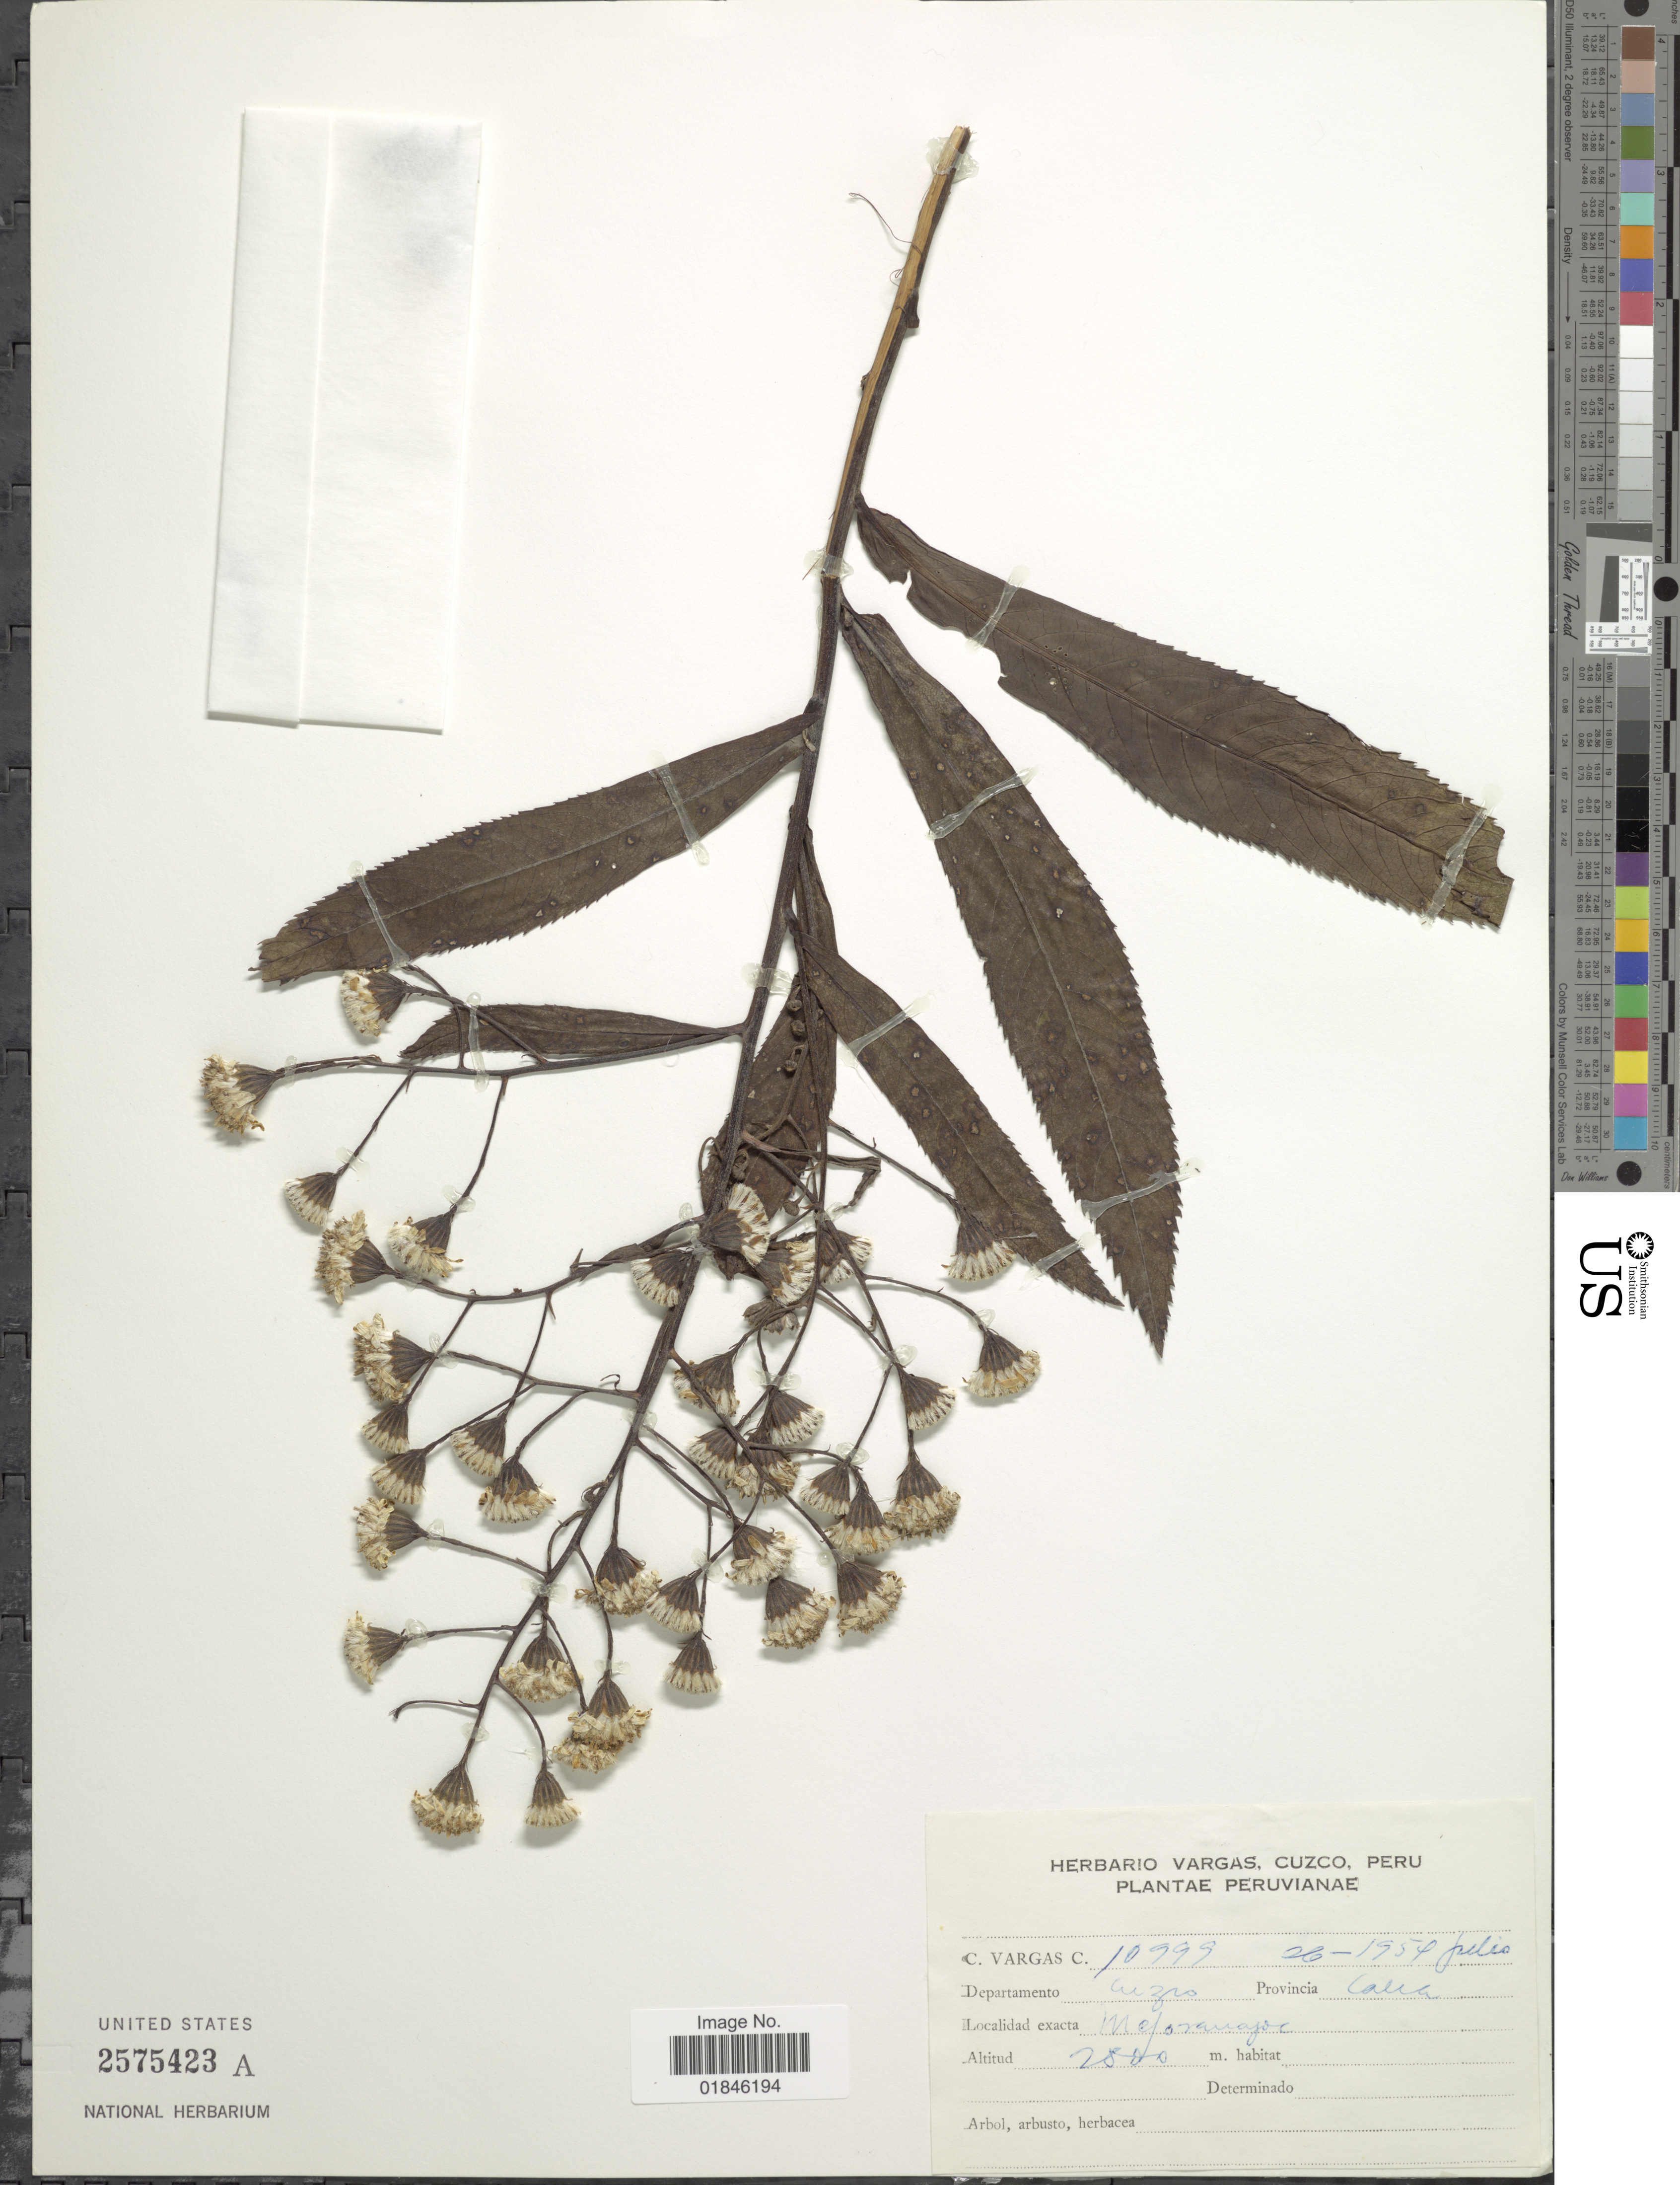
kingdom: Plantae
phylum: Tracheophyta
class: Magnoliopsida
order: Asterales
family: Asteraceae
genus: Pentacalia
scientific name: Pentacalia reflexa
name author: (Kunth) Cuatrec.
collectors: C. Vargas Calderón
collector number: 10999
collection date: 1954-07-26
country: Peru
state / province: Cusco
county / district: Calca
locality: Mejoranayoc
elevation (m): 2000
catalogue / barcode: US 2575423A